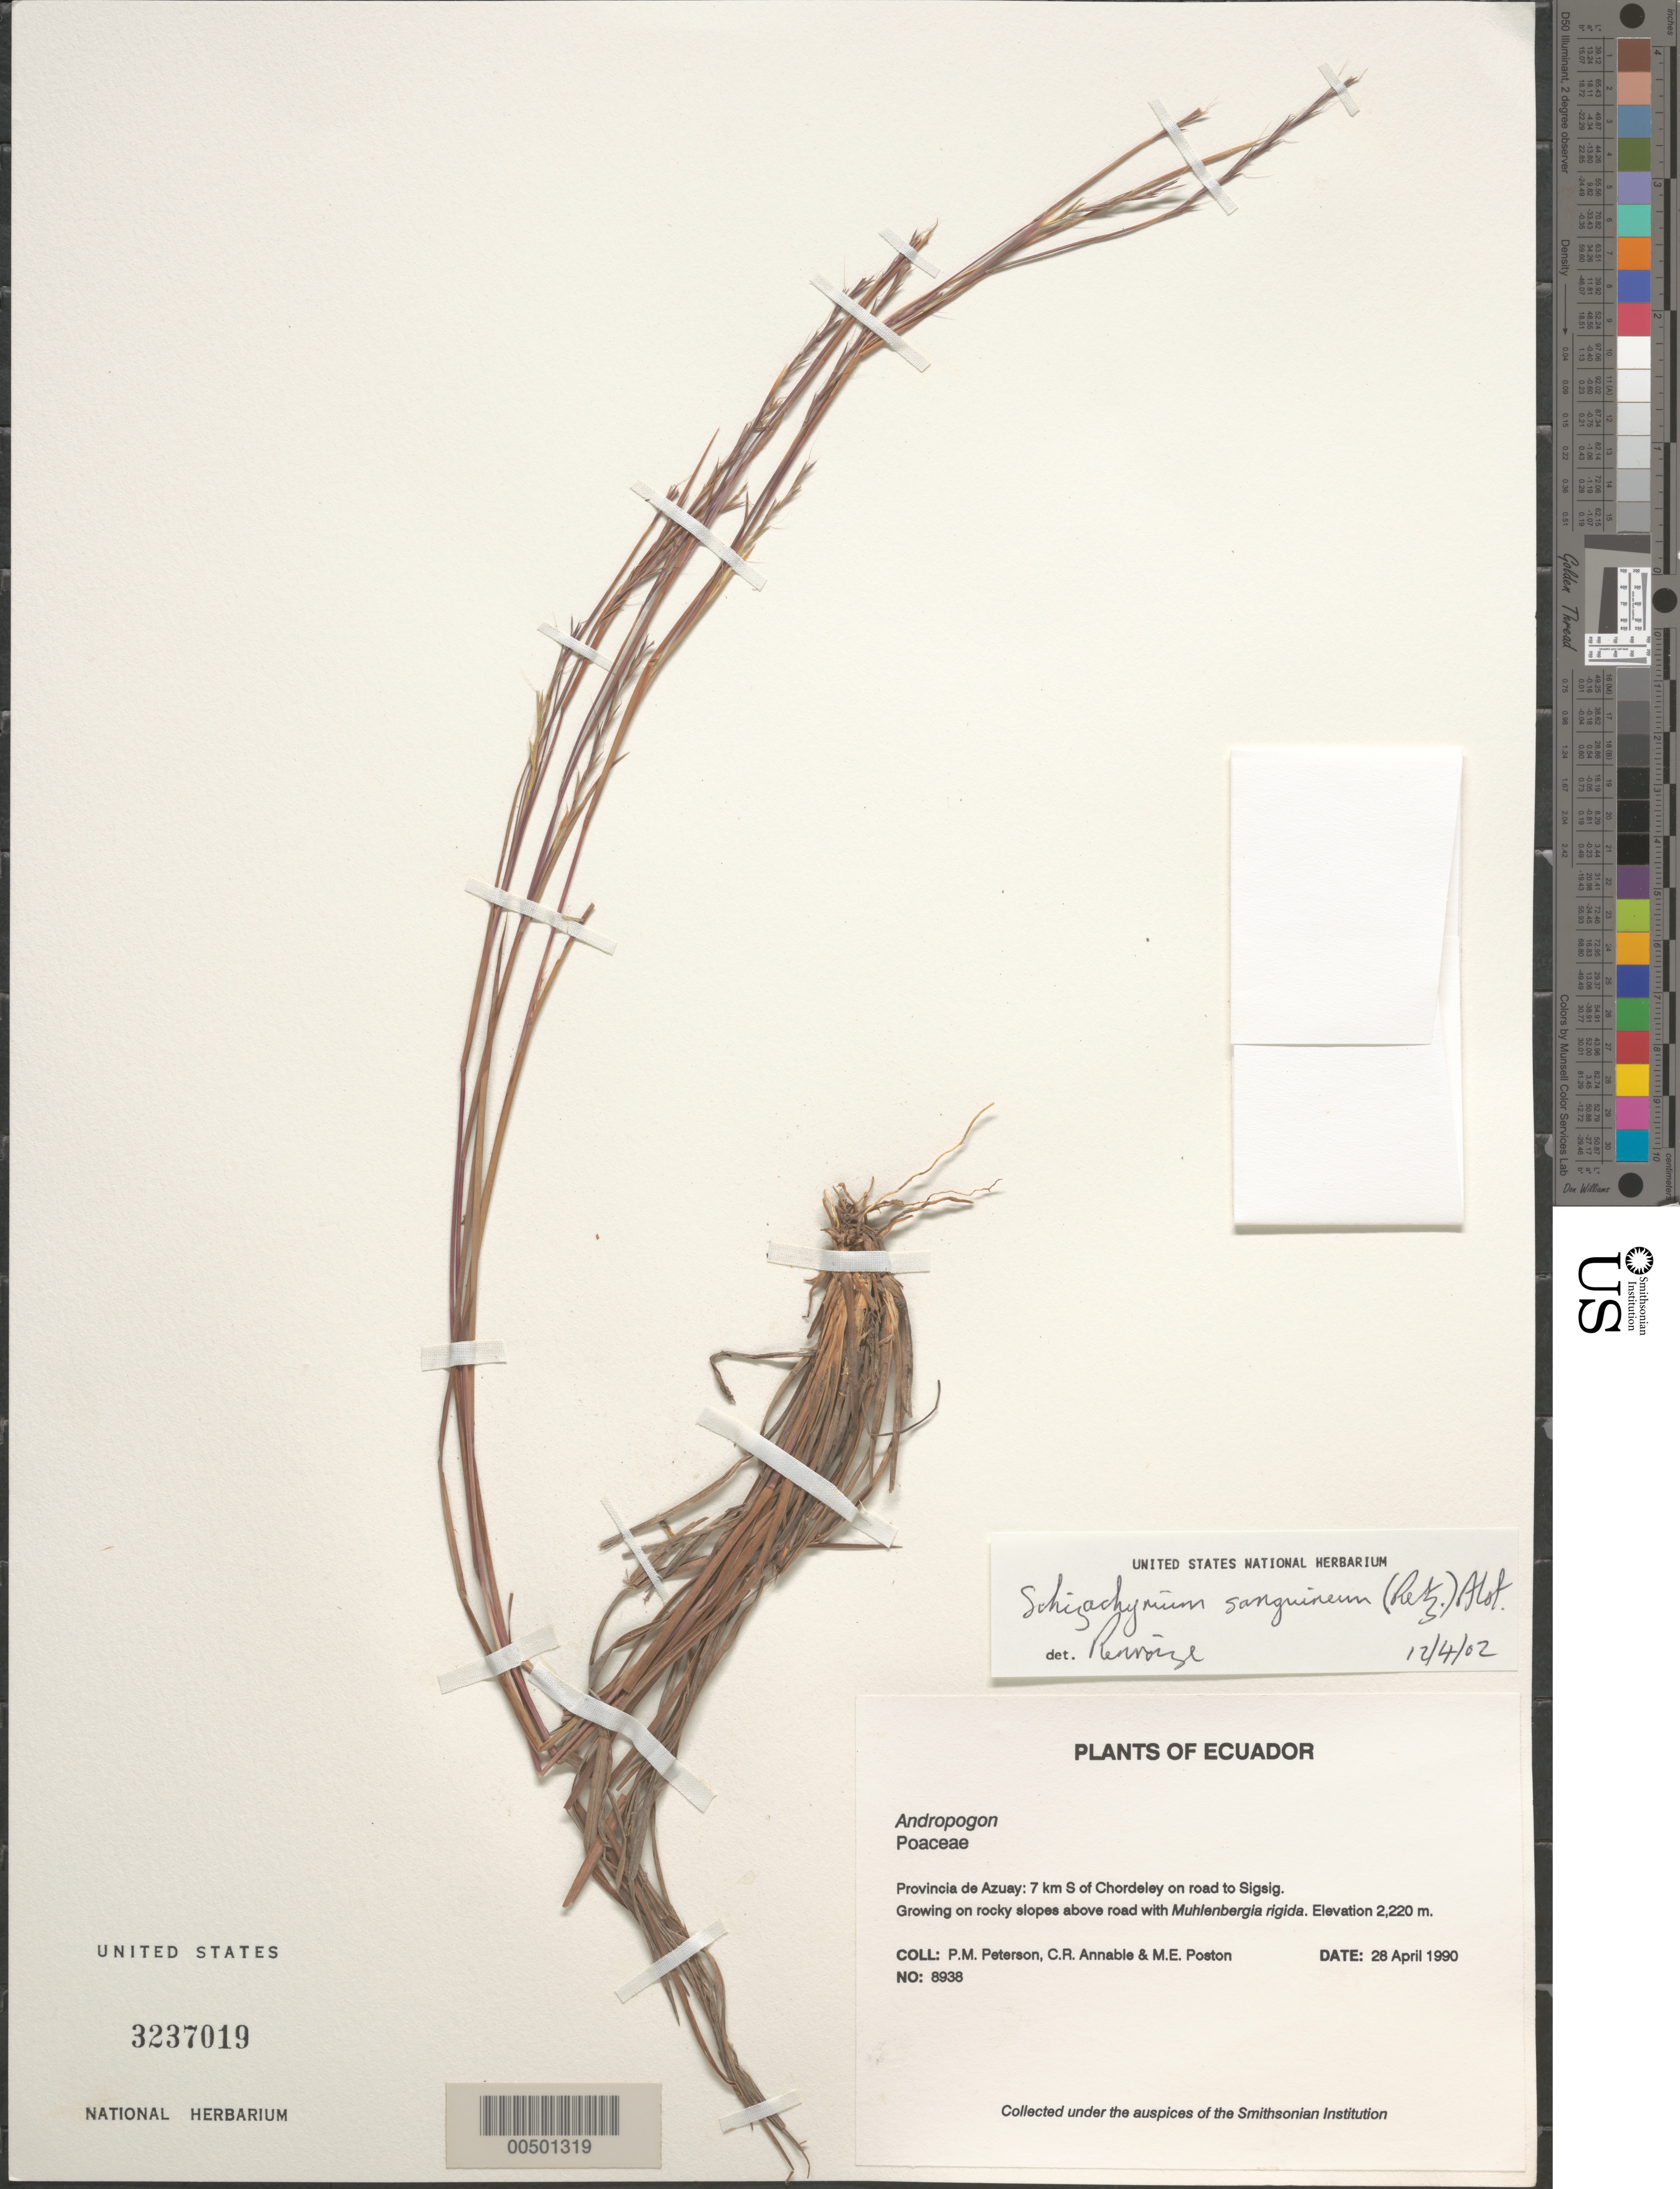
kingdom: Plantae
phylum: Tracheophyta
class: Liliopsida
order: Poales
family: Poaceae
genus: Schizachyrium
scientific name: Schizachyrium sanguineum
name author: (Retz.) Alston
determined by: Renvoize, S. A.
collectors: P. M. Peterson, C. R. Annable & M. Poston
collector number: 08938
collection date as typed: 28 Apr 1990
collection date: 1990-04-28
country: Ecuador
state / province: Azuay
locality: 7 km S of Chordeley on road to Sigsig.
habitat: Growing on rocky slopes above road with Muhlenbergia rigida.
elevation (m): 2220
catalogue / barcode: US 3237019